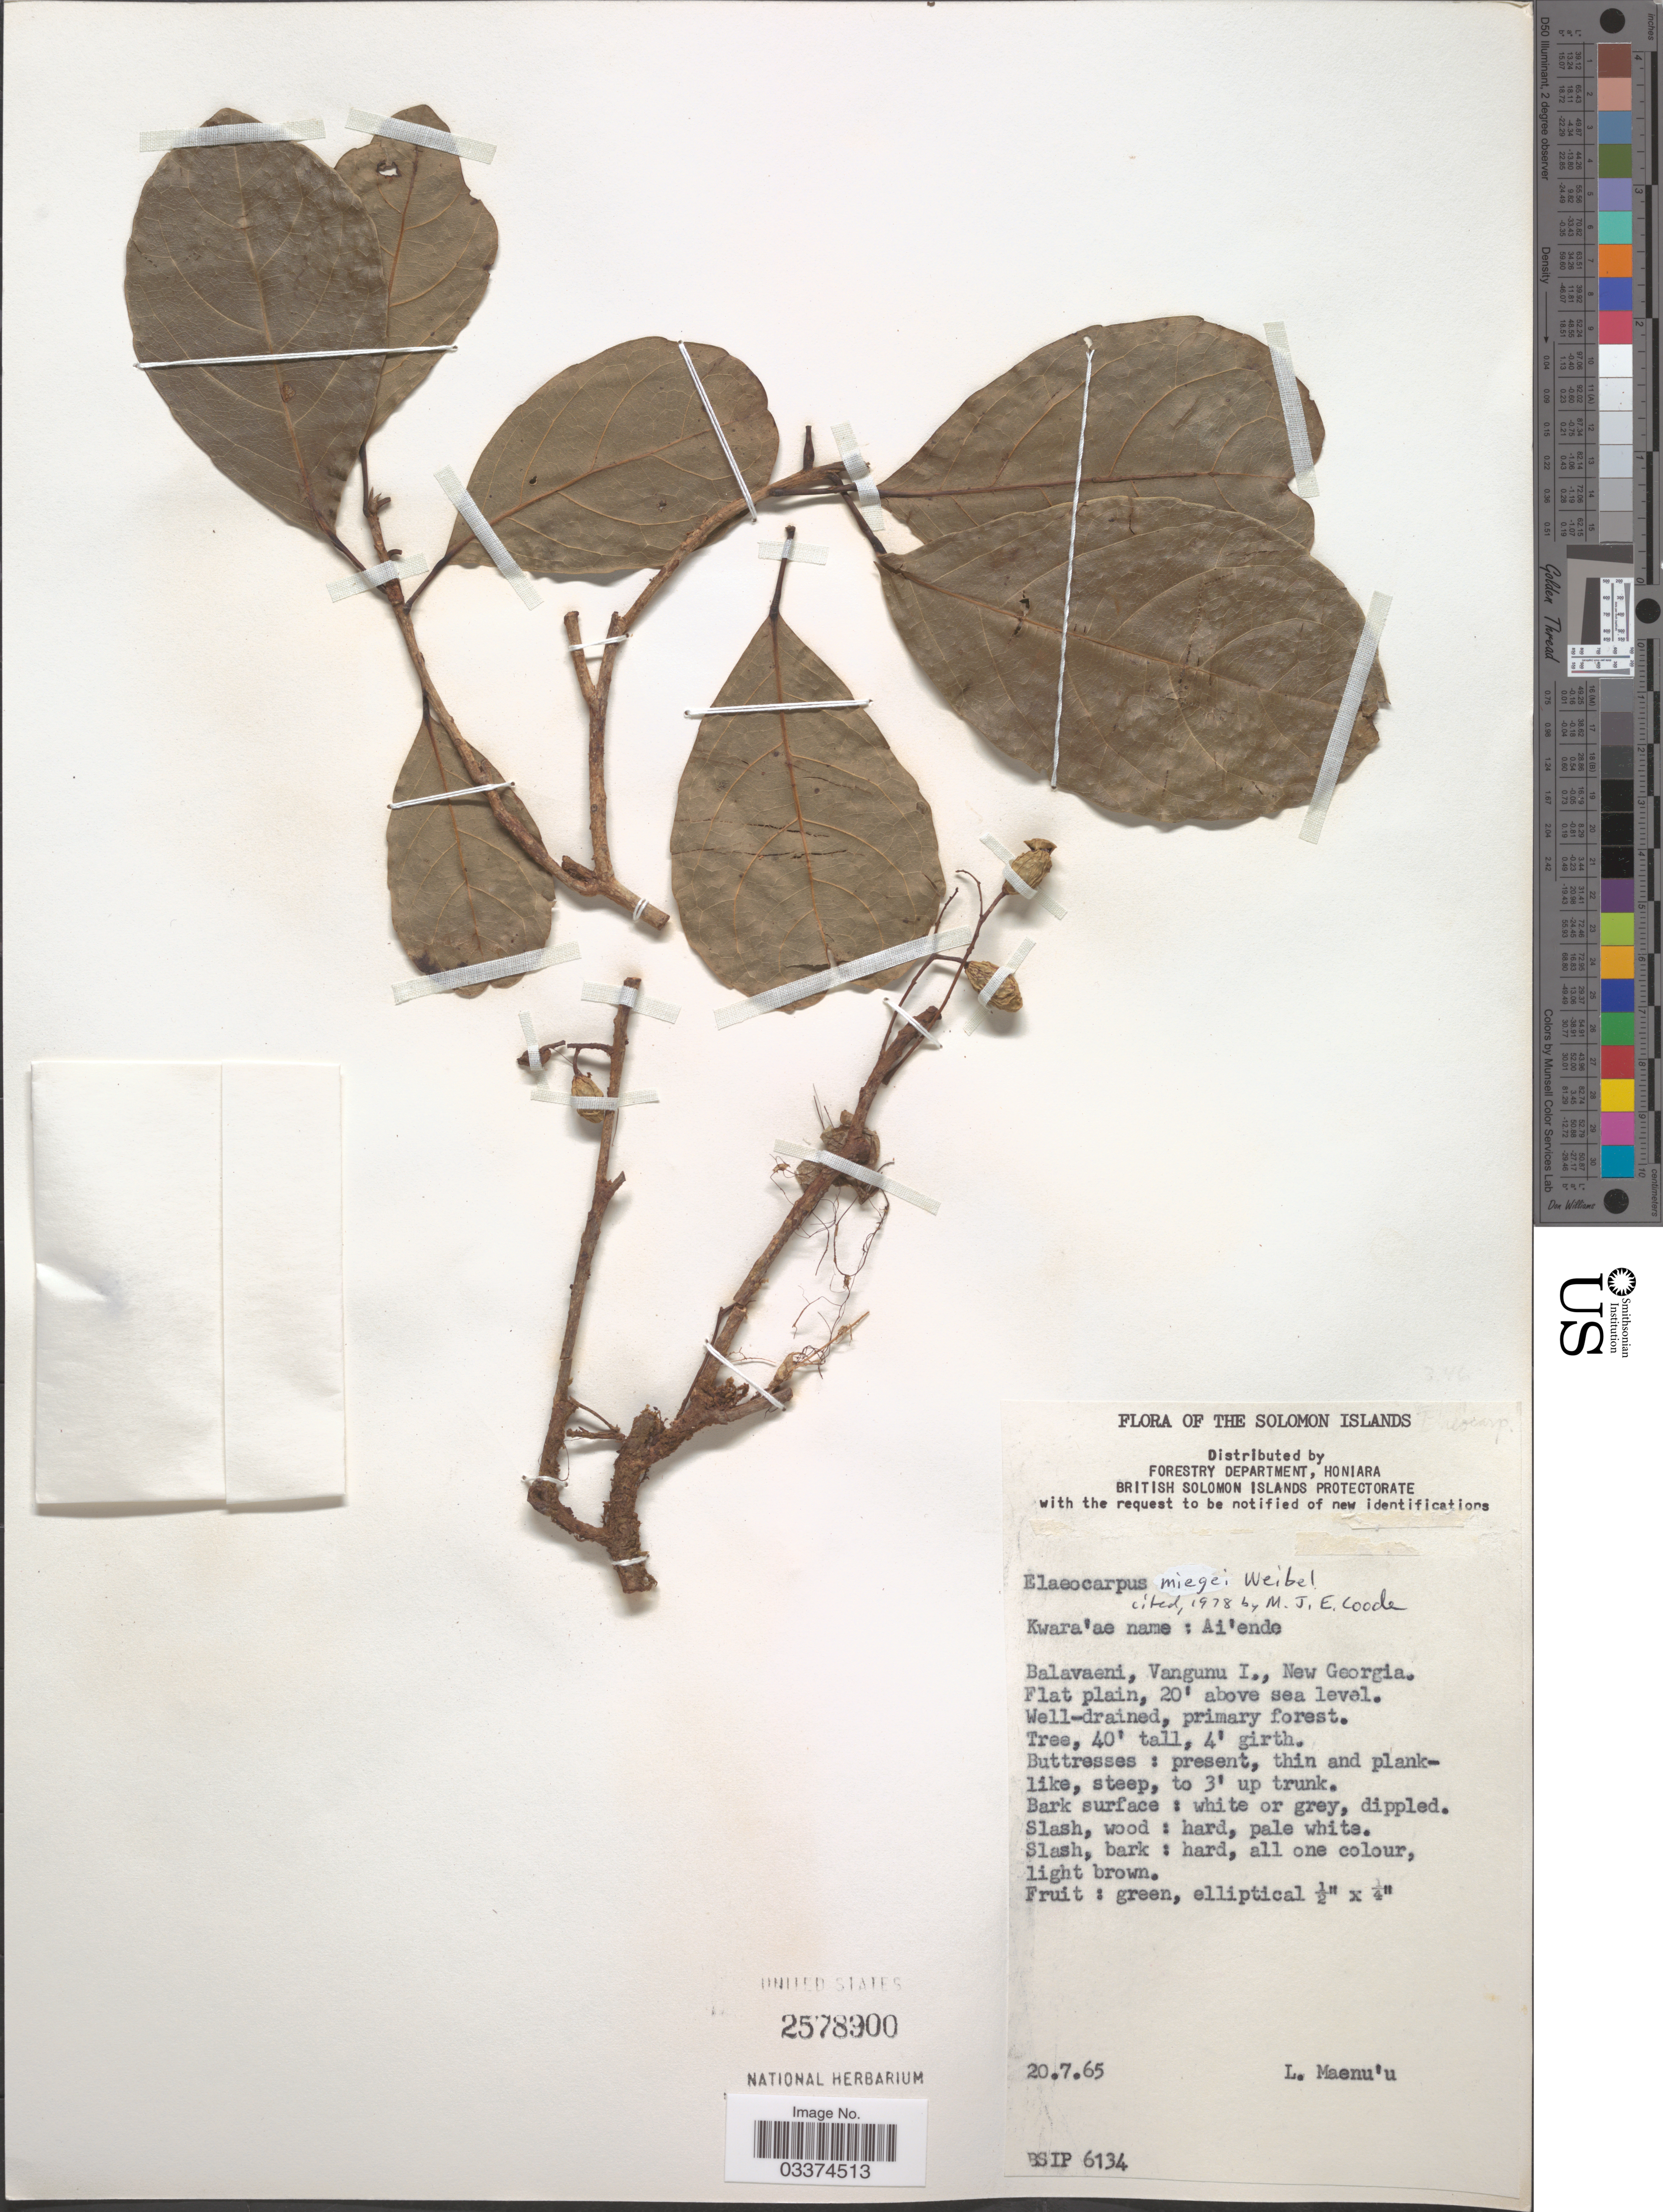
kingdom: Plantae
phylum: Tracheophyta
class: Magnoliopsida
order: Oxalidales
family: Elaeocarpaceae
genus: Elaeocarpus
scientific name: Elaeocarpus miegei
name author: Weibel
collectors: L. Maenu'u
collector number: BSIP6134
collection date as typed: Transcribed d/m/y: 20/7/65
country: Solomon Islands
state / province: Solomon Islands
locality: Balavaeni, Vangunu I., New Georgia.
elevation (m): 6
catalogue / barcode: US 2578900